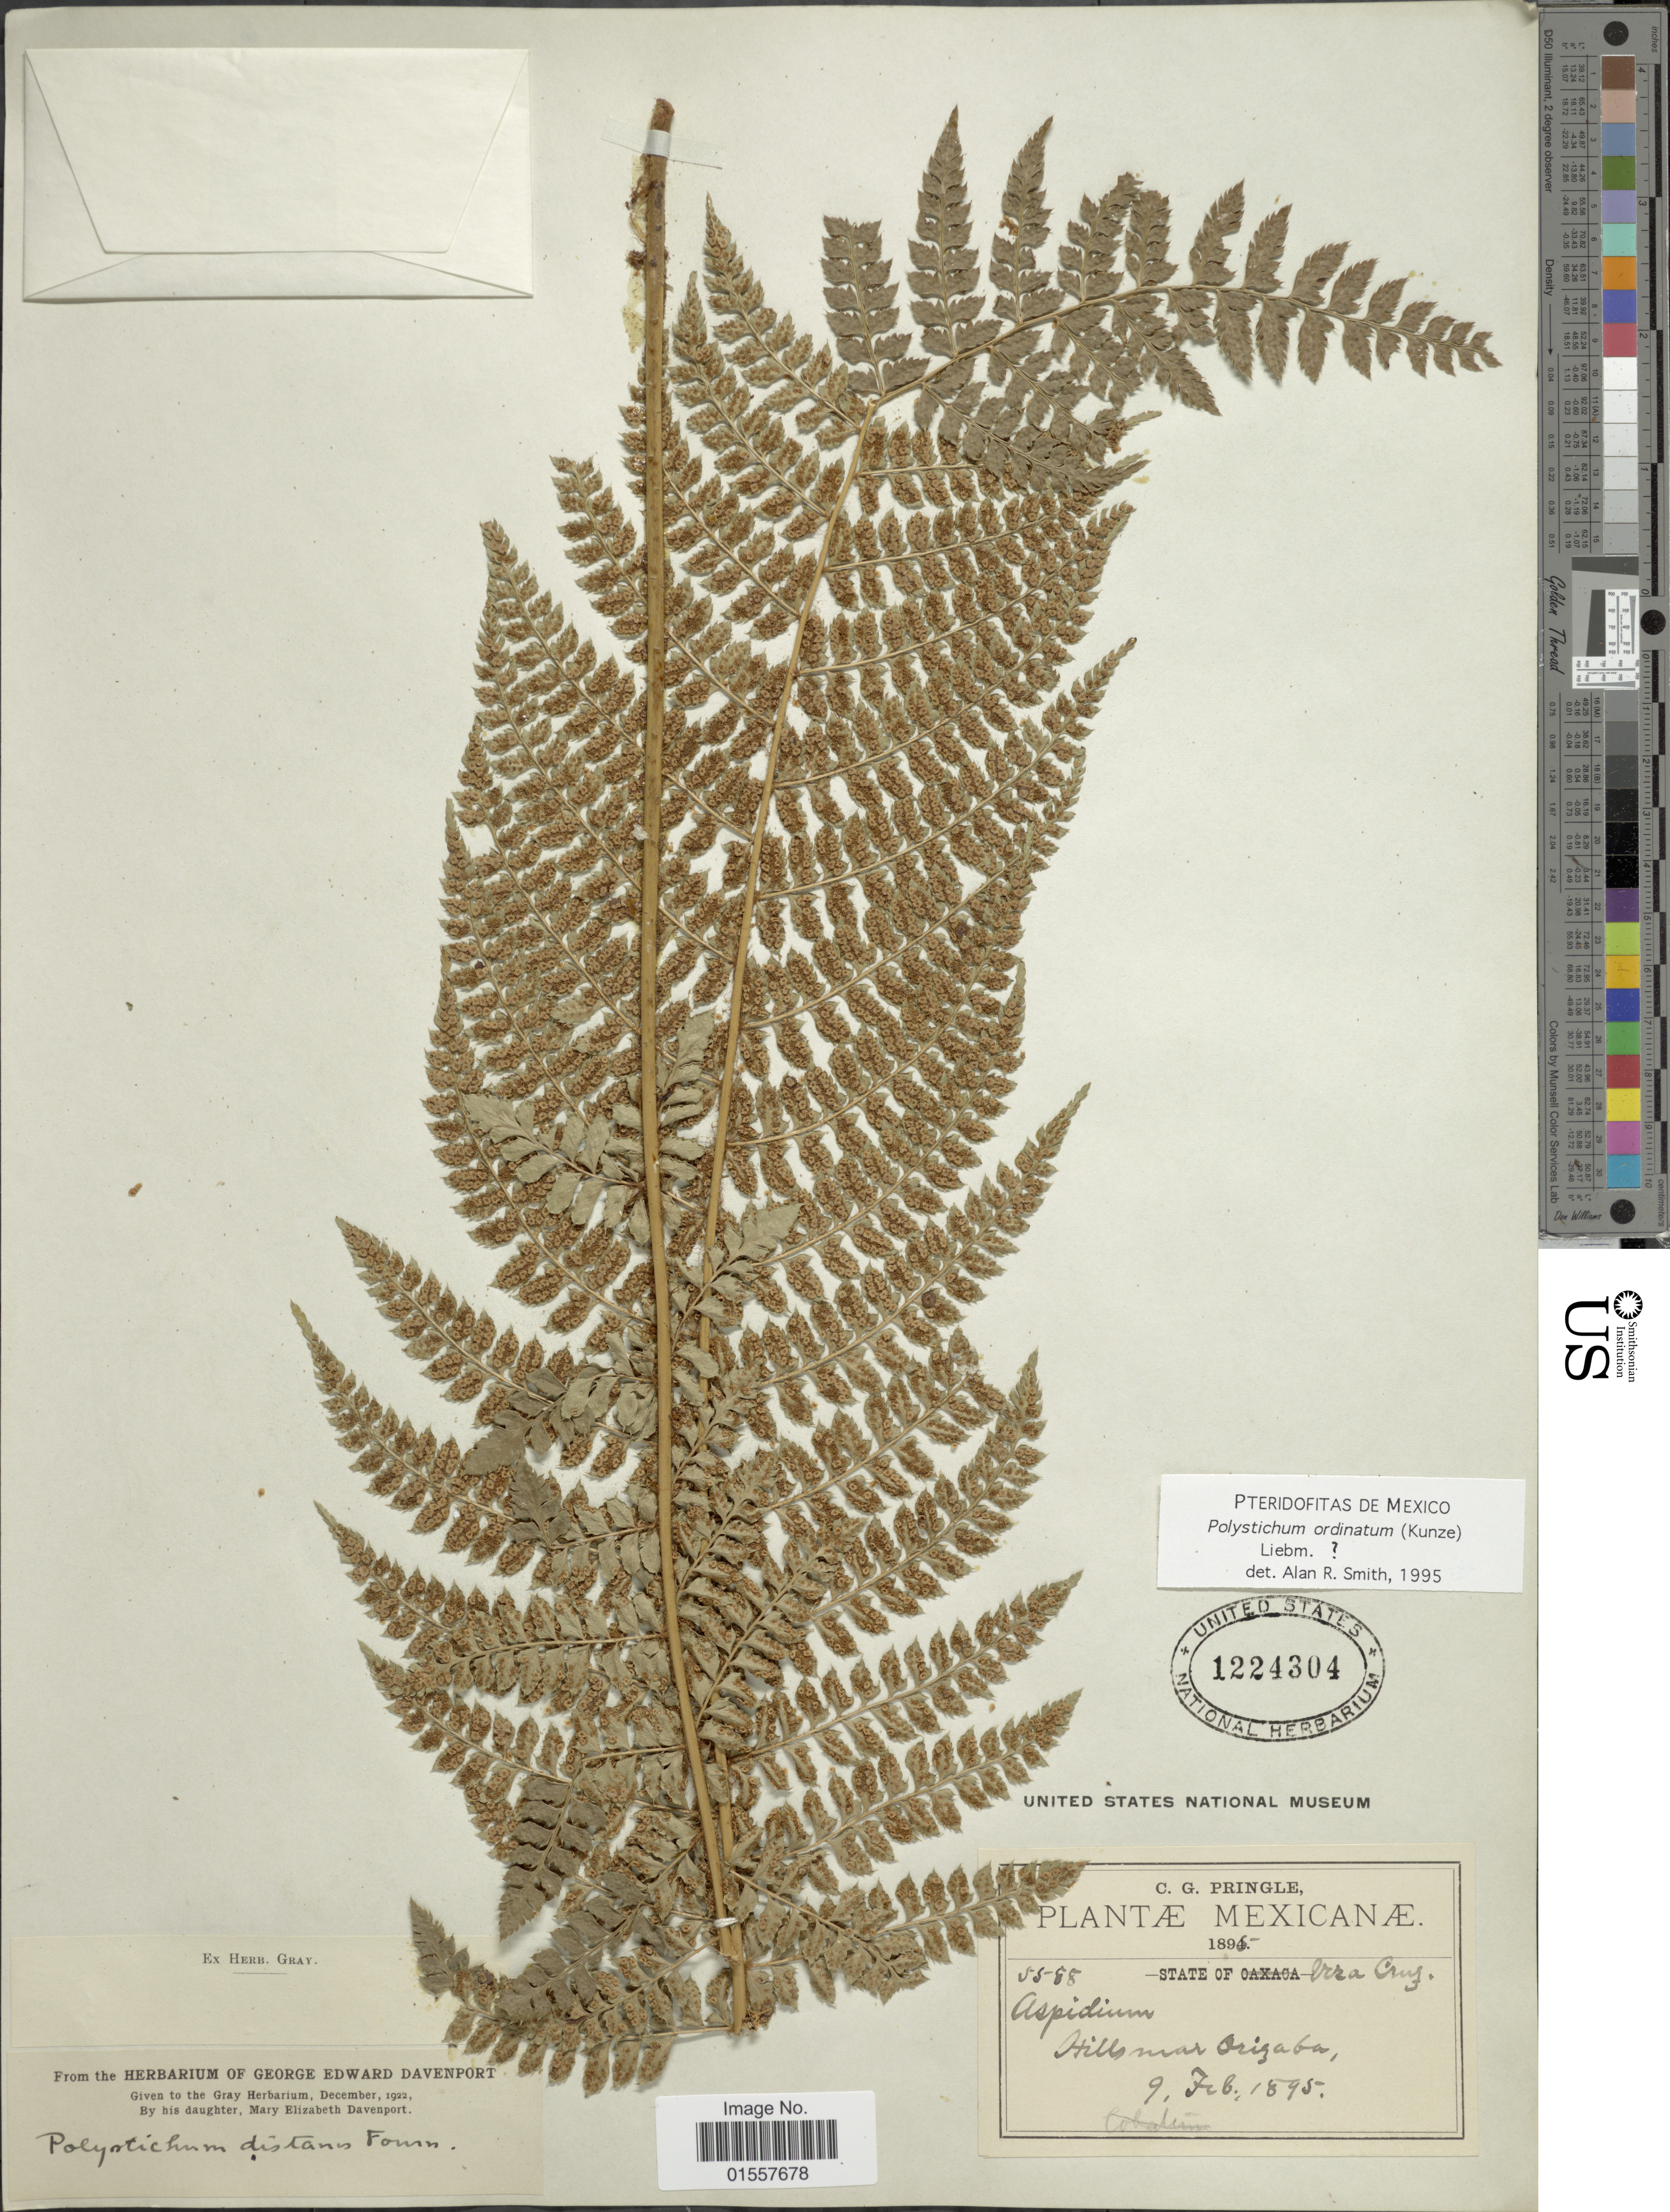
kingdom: Plantae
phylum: Tracheophyta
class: Polypodiopsida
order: Polypodiales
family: Dryopteridaceae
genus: Polystichum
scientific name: Polystichum ordinatum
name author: (Kunze) Liebm.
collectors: C. G. Pringle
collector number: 5585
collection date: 1895-02-09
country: Mexico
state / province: Veracruz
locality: Mexicanae, State of Vera Cruz, Hills near Orizaba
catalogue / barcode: US 1224304